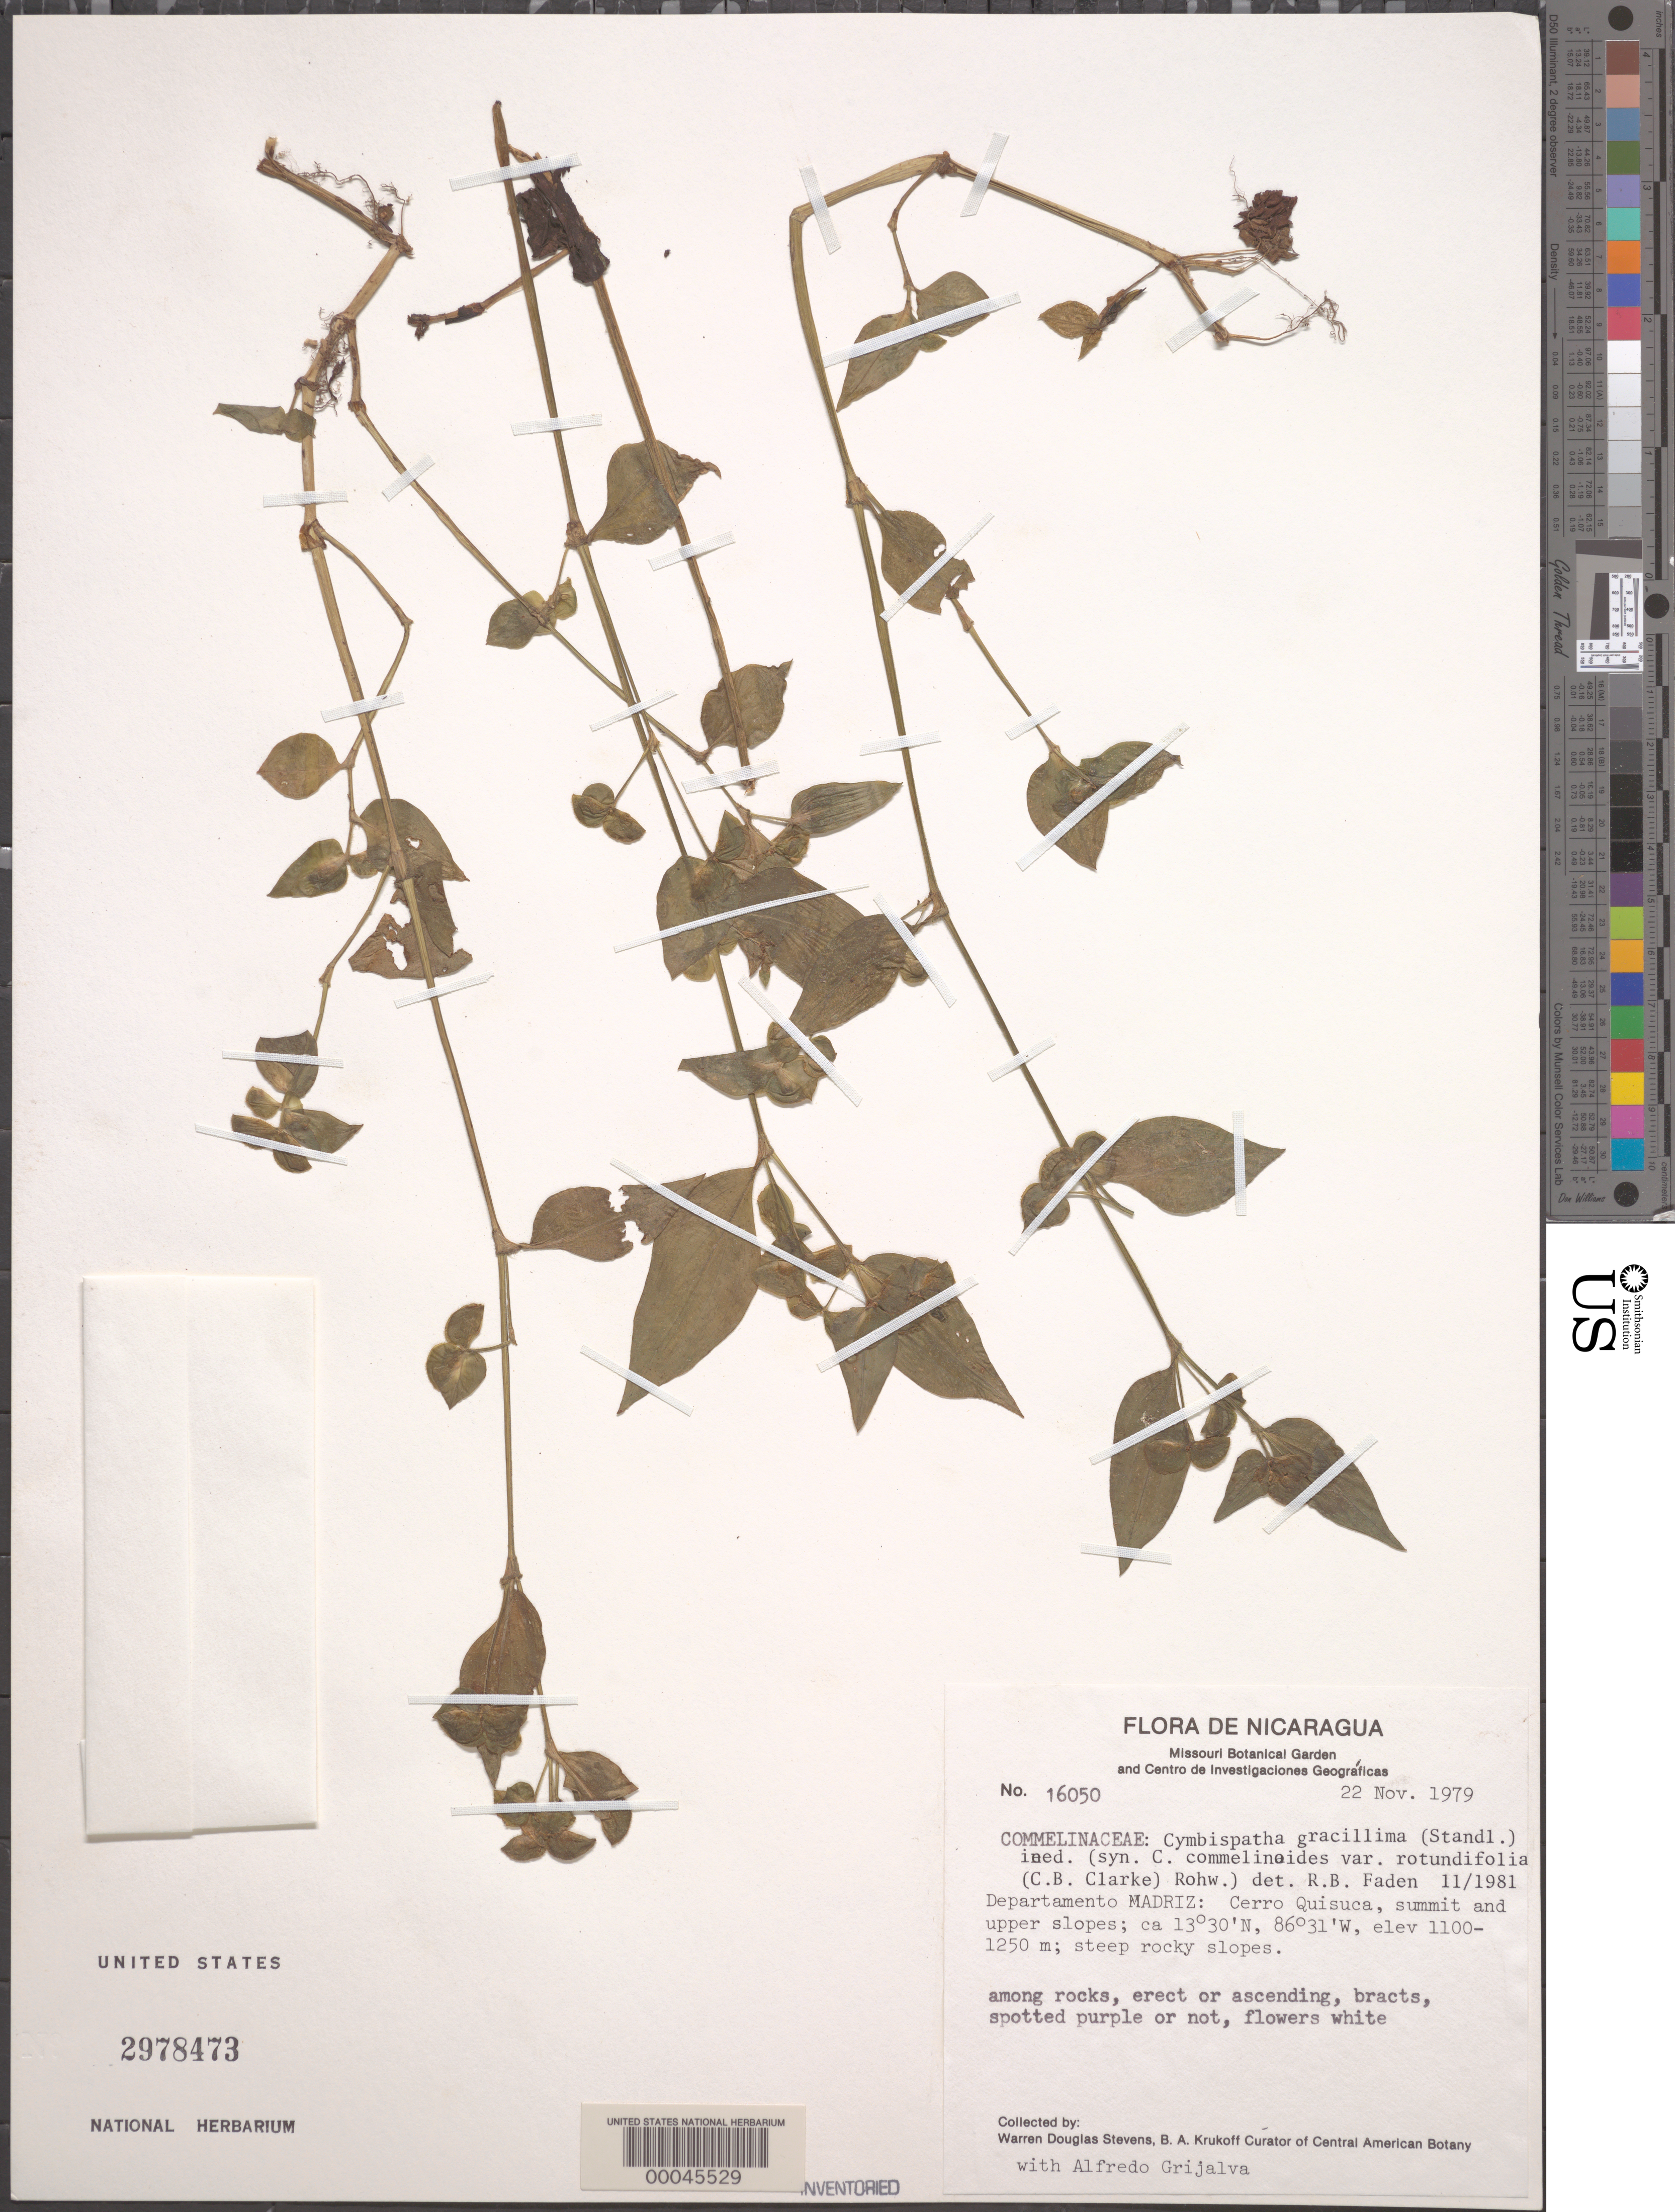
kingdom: Plantae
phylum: Tracheophyta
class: Liliopsida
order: Commelinales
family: Commelinaceae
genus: Tradescantia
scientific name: Tradescantia gracillima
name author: Standl.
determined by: Strong, Mark T., (BOT), Smithsonian Institution - National Museum of Natural History (UNITED STATES)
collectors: W. D. Stevens & A. Grijalva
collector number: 16050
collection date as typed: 22 Nov 1979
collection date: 1979-11-22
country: Nicaragua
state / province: Madriz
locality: Cerro quisuca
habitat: Summit and steep rocky slopes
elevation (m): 1100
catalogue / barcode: US 2978473